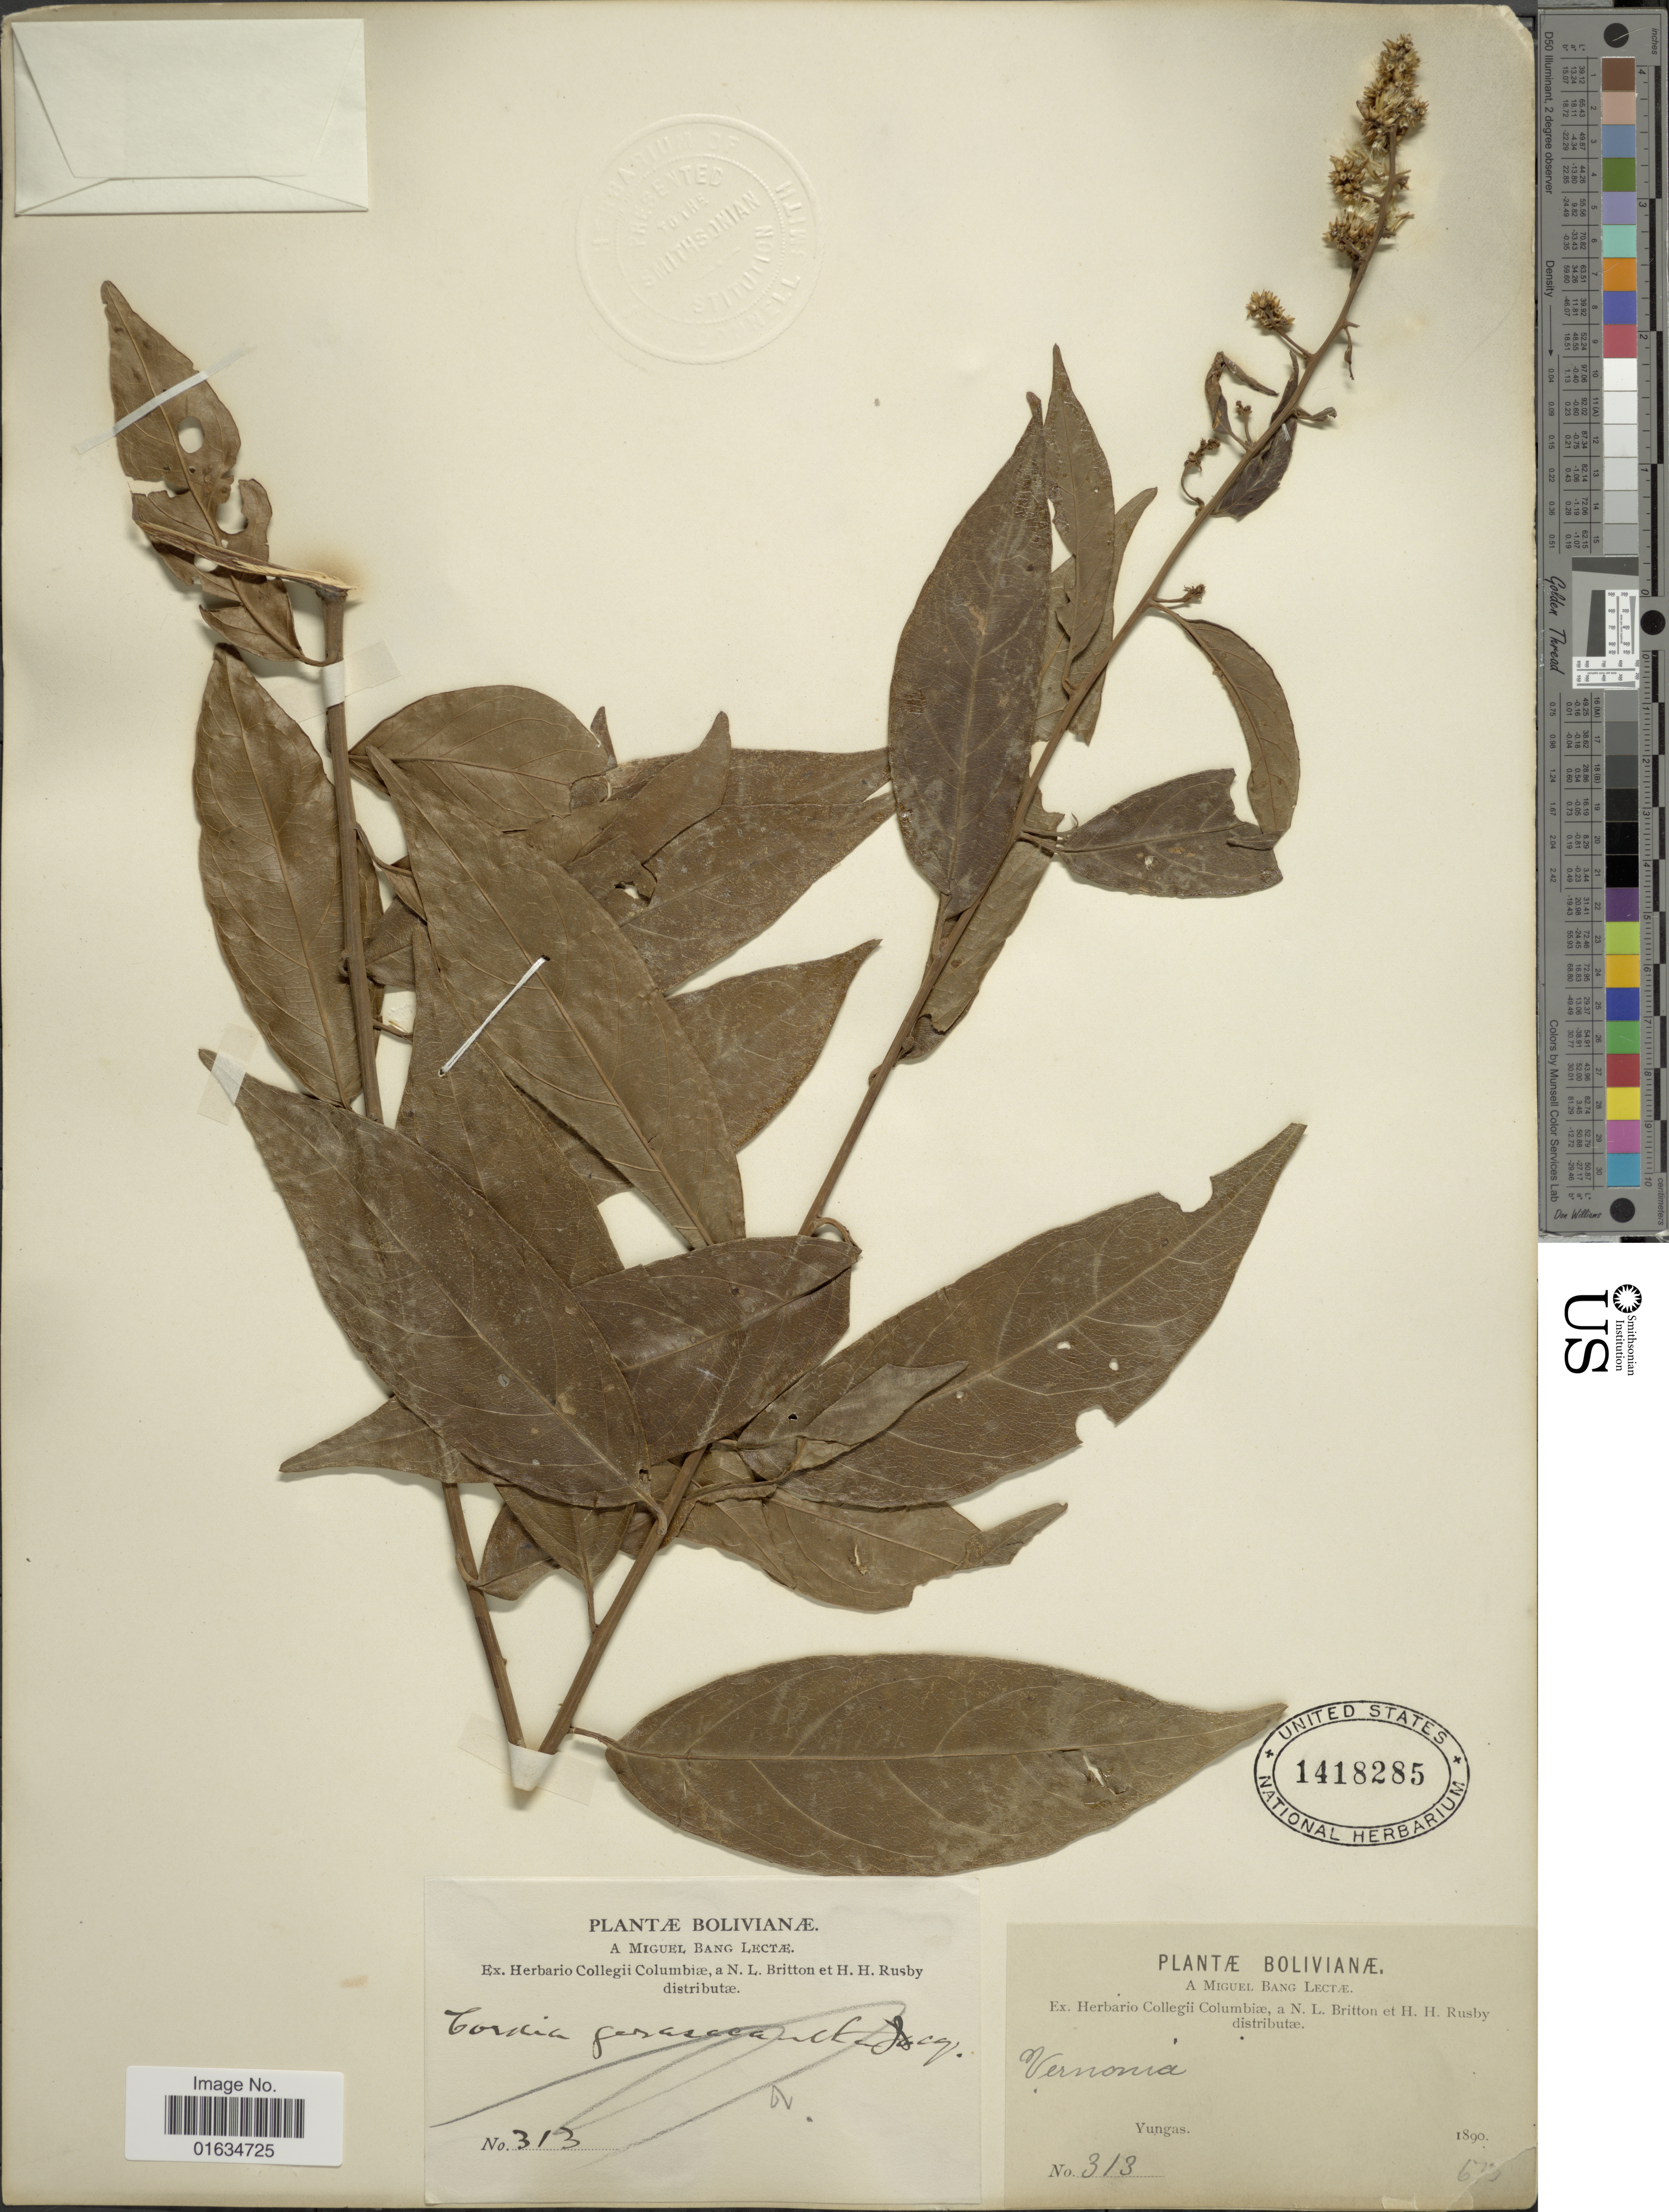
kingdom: Plantae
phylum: Tracheophyta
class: Magnoliopsida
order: Asterales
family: Asteraceae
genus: Critoniopsis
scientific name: Critoniopsis boliviana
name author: (Britton) H. Rob.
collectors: M. Bang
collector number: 313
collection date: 1890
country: Bolivia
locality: Yungas.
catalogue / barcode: US 1418285